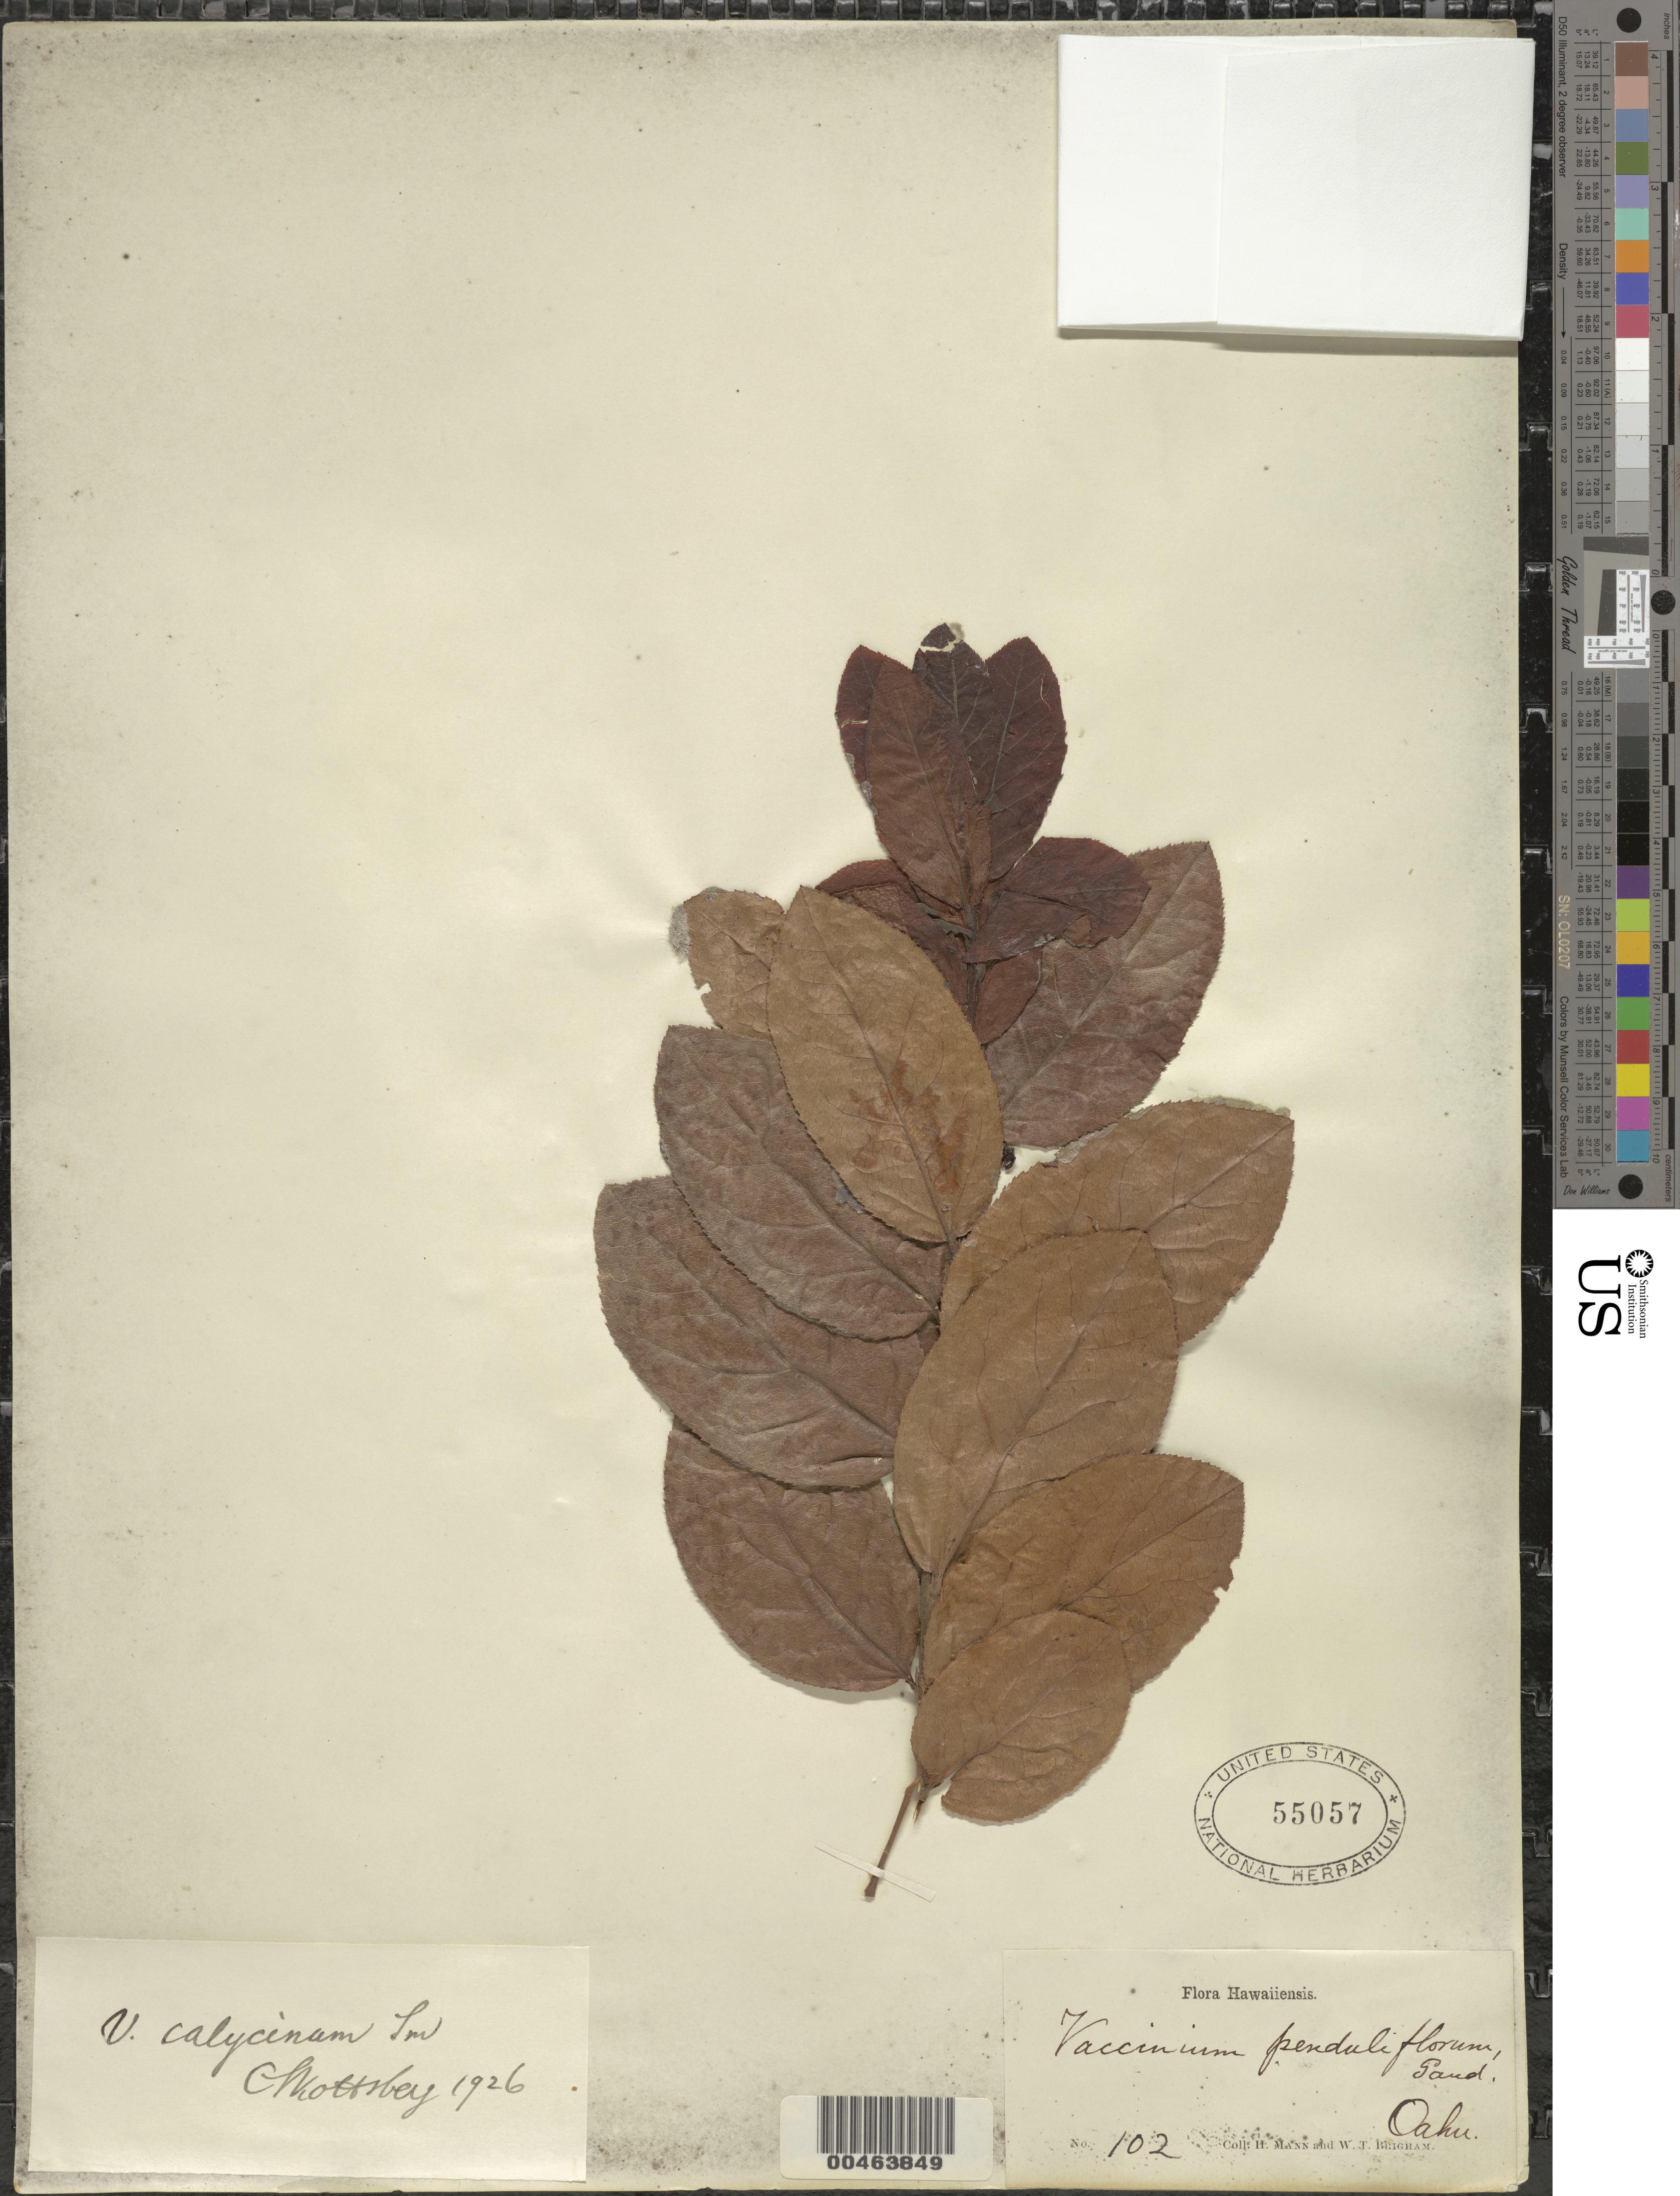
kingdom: Plantae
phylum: Tracheophyta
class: Magnoliopsida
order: Ericales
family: Ericaceae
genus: Vaccinium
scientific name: Vaccinium calycinum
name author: Sm.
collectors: H. Mann & W. T. Brigham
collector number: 102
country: United States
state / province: Hawaii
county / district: Honolulu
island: Oahu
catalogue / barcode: US 55057